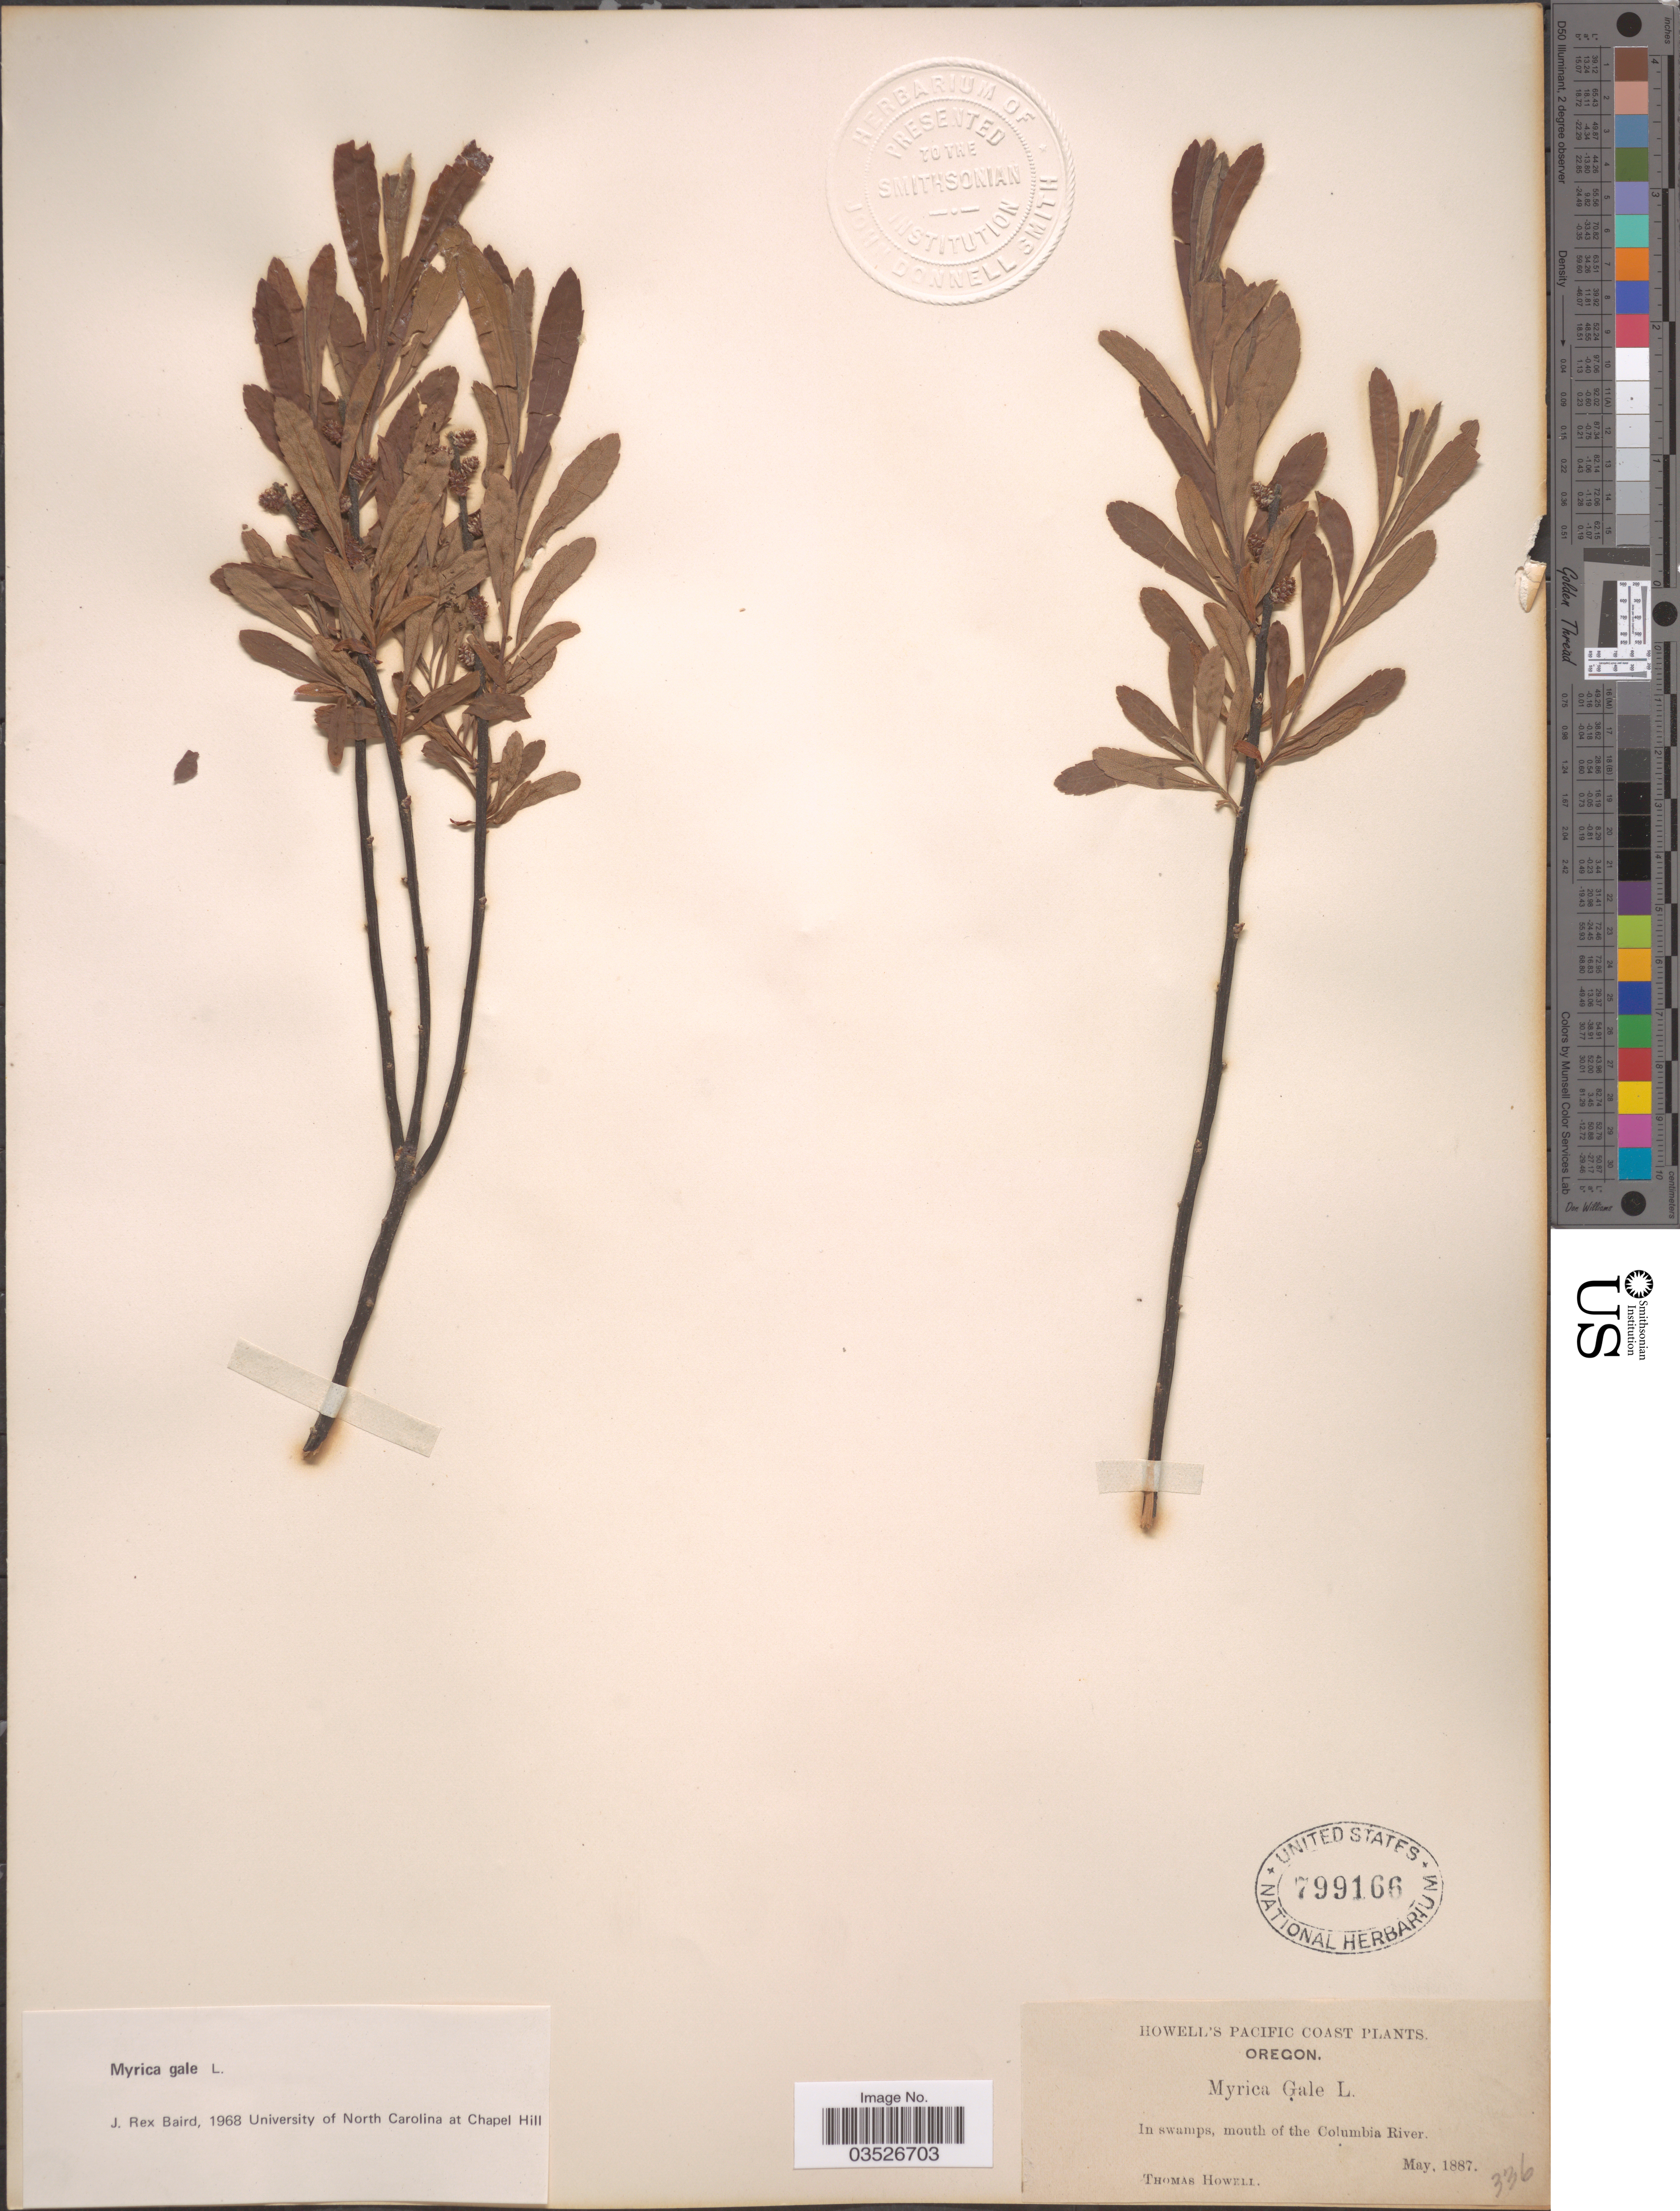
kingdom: Plantae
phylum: Tracheophyta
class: Magnoliopsida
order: Fagales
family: Myricaceae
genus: Myrica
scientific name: Myrica gale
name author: L.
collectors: T. Howell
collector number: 336?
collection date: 1887-05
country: United States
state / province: Oregon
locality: Pacific Coast. In swamps, mouth of the Columbia River.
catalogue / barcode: US 799166